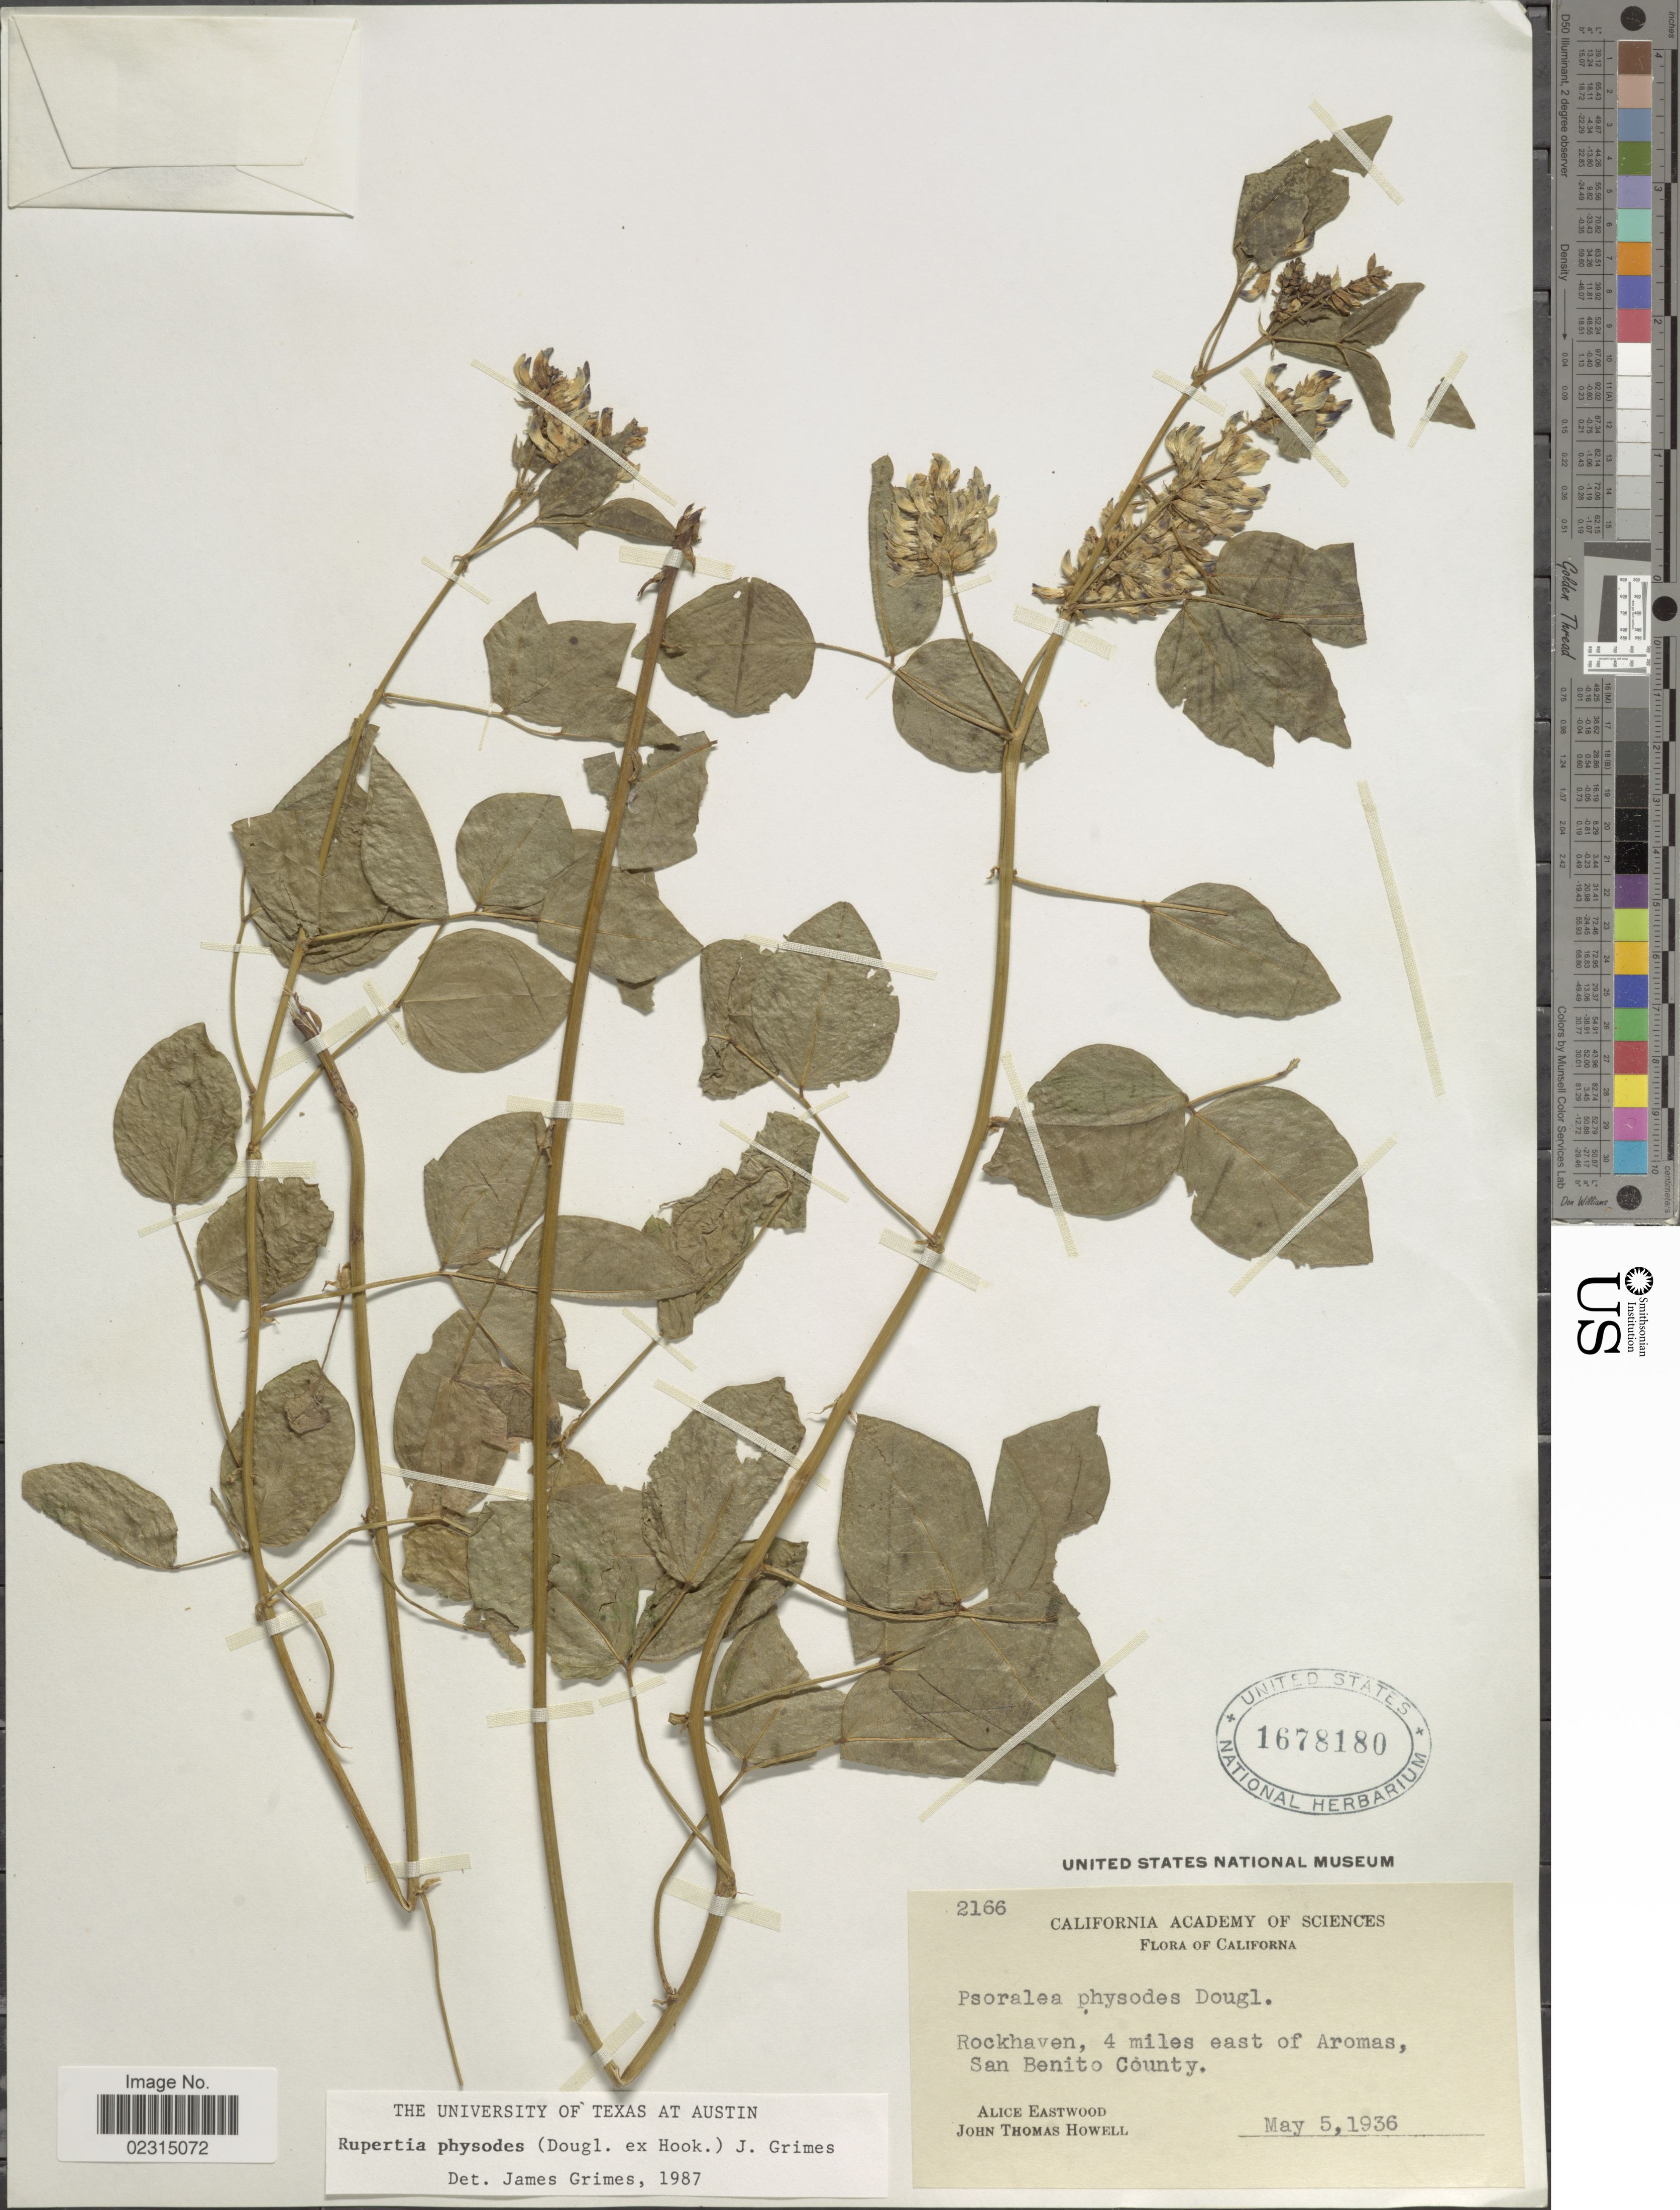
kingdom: Plantae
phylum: Tracheophyta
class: Magnoliopsida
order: Fabales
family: Fabaceae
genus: Rupertia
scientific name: Rupertia physodes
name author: (Douglas) J.W. Grimes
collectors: A. Eastwood & J. T. Howell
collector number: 2166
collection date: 1936-05-05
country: United States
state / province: California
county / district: San Benito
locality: Rockhaven, 4 miles east of Aromas, San Benito County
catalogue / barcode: US 1678180